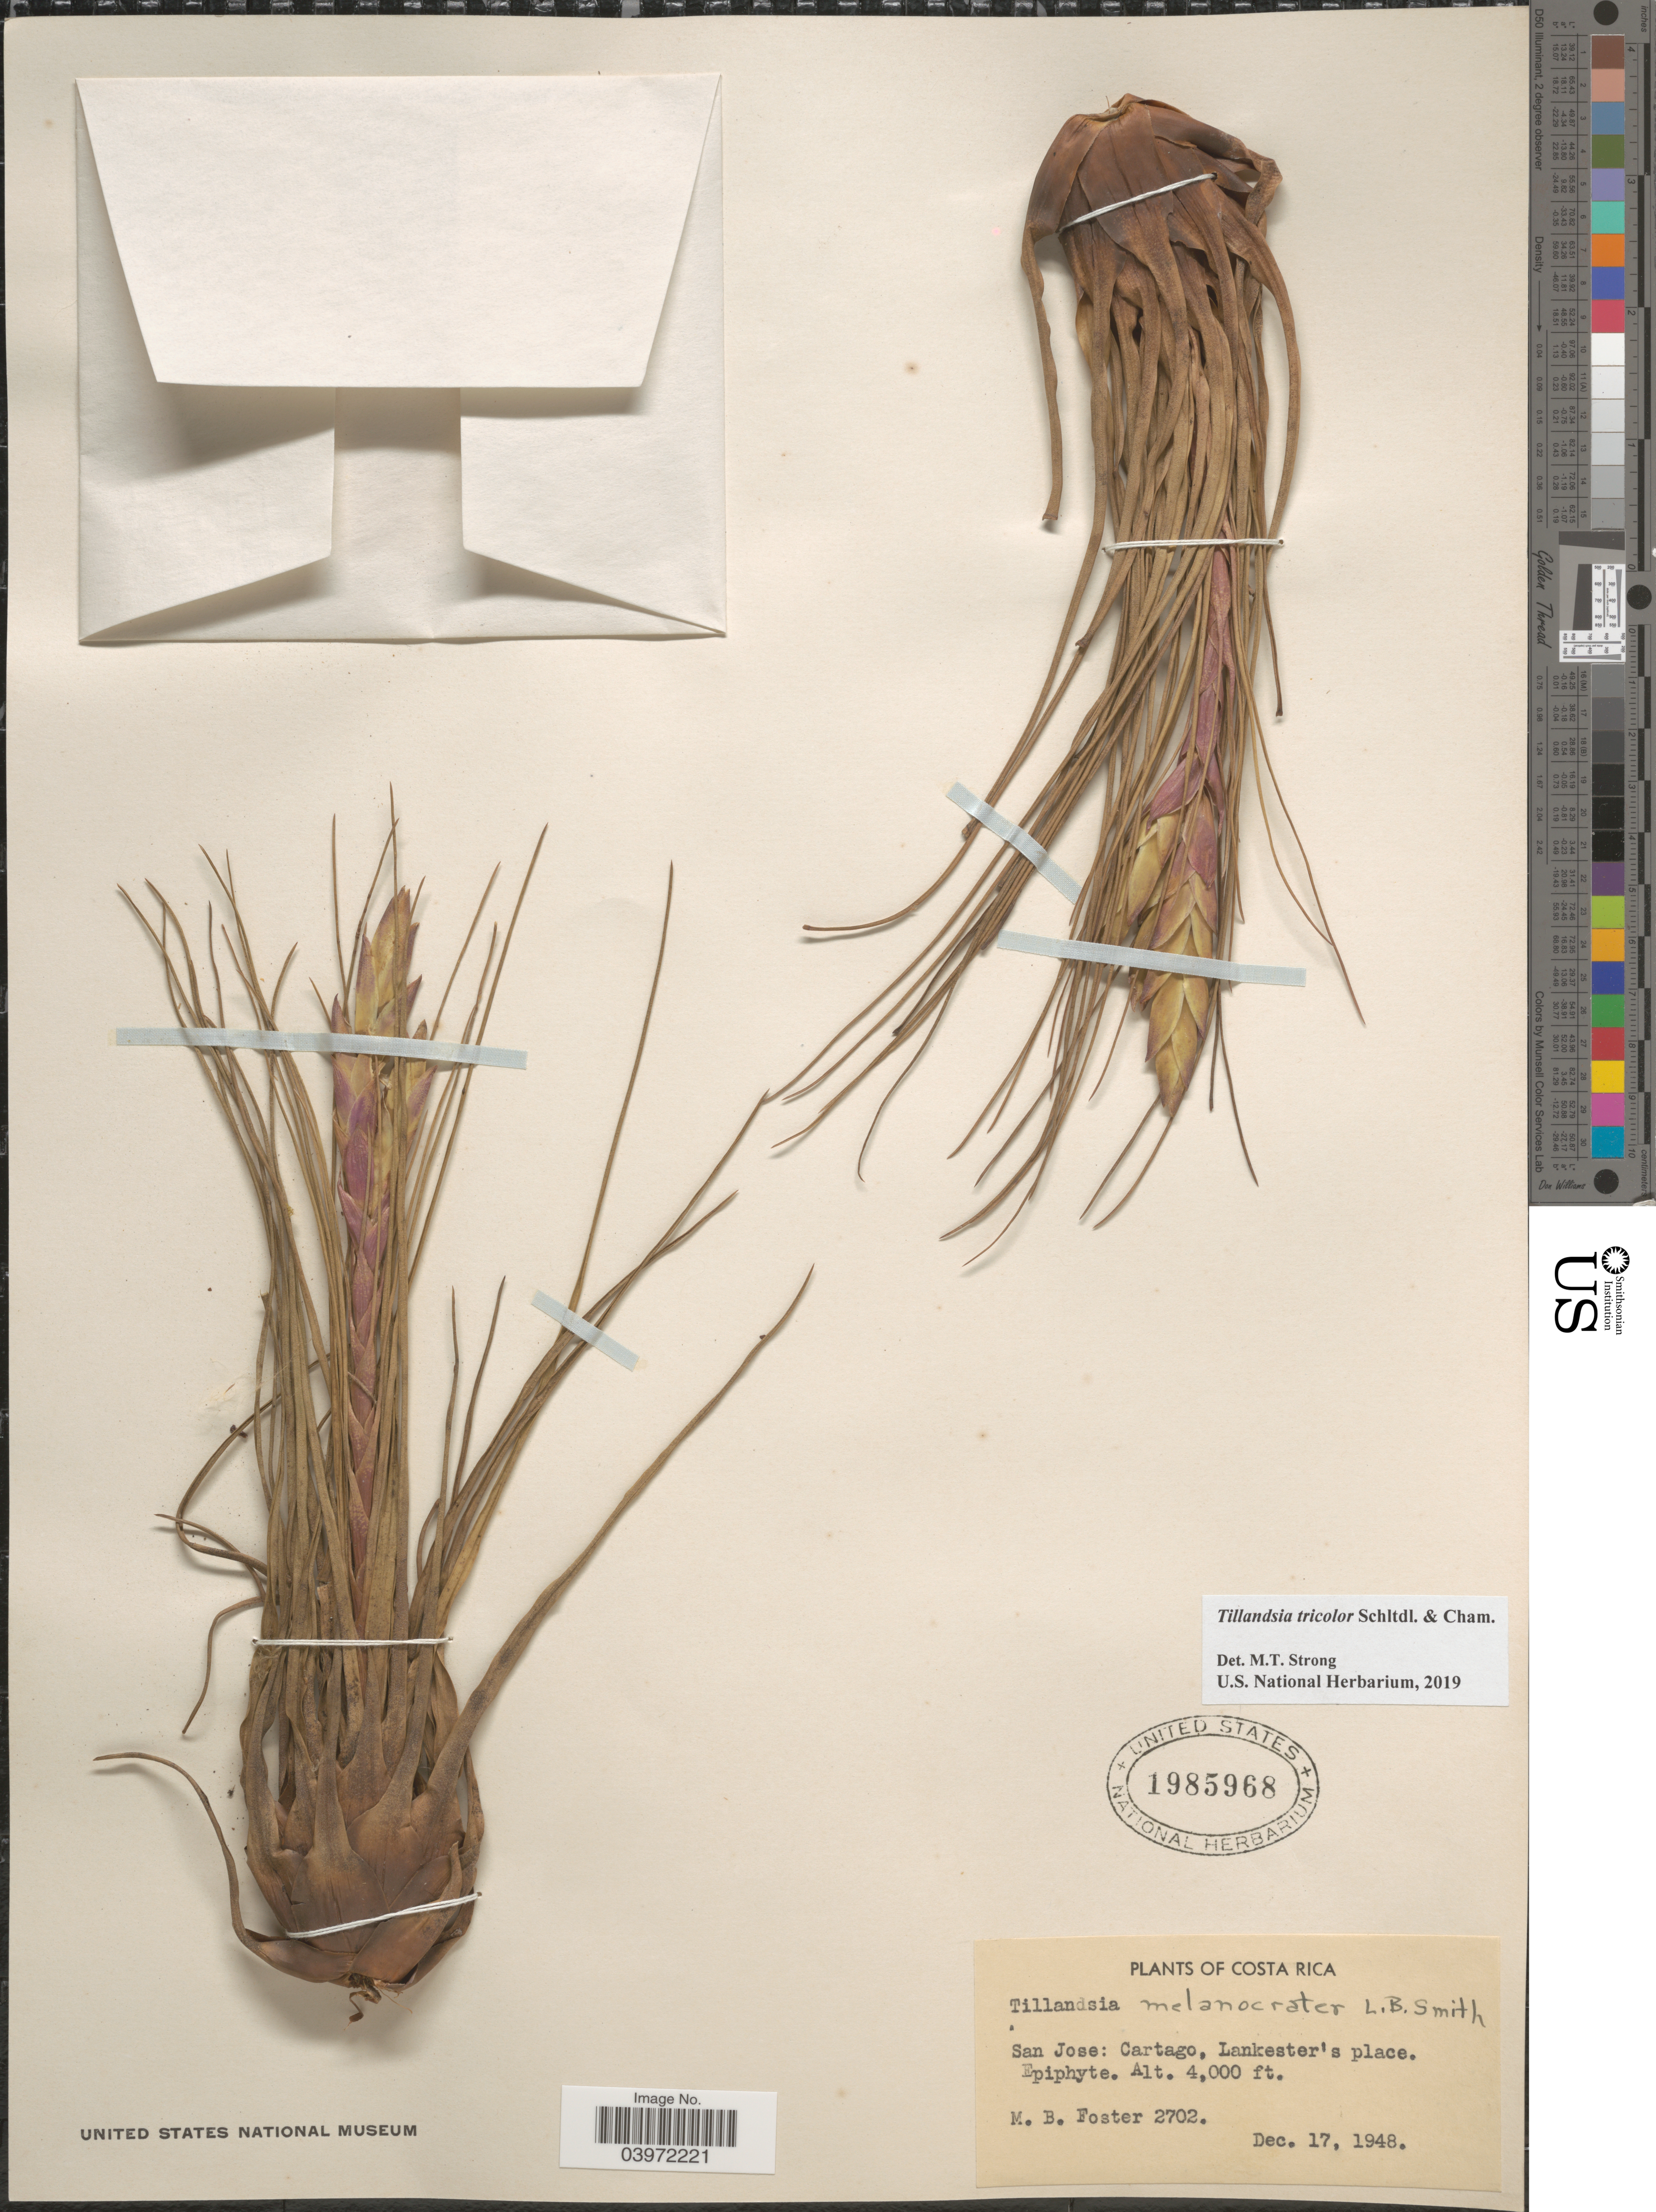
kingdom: Plantae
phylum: Tracheophyta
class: Liliopsida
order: Poales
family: Bromeliaceae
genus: Tillandsia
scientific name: Tillandsia tricolor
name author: Schltdl. & Cham.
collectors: M. B. Foster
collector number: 2702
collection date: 1948-12-17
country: Costa Rica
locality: San Jose: Cartago, Lankester's place.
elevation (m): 1219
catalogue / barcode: US 1985968